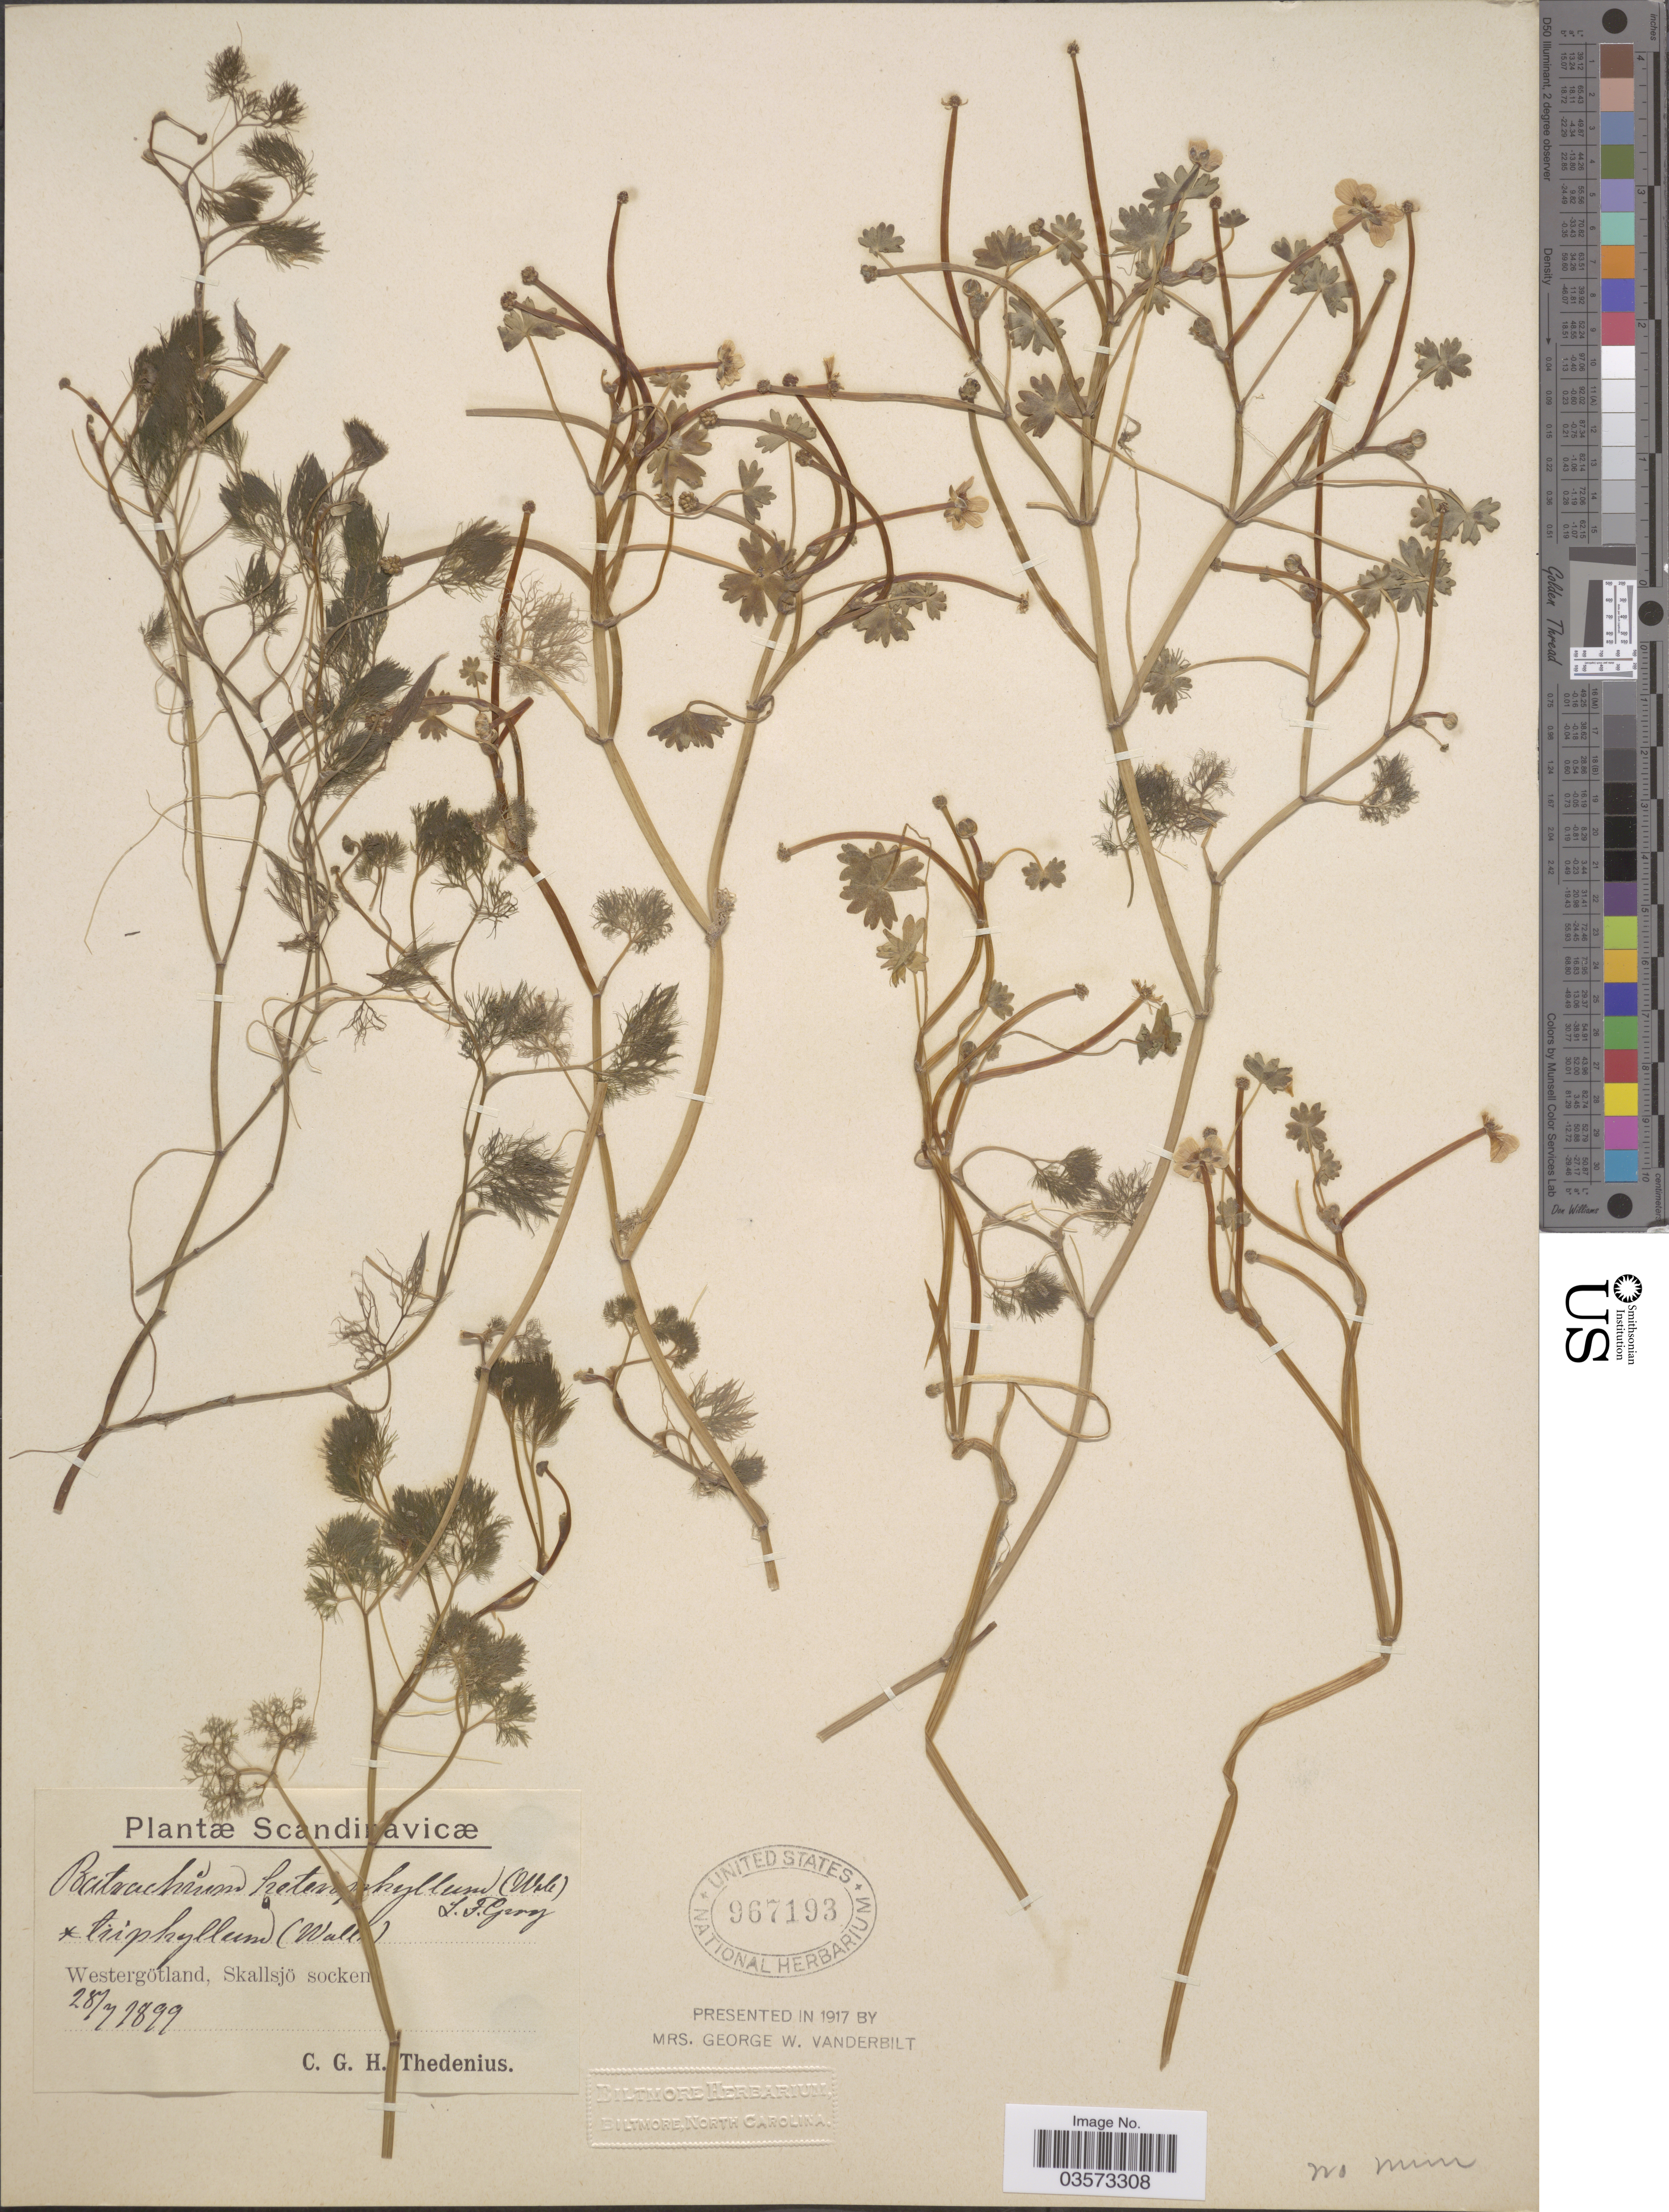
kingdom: Plantae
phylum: Tracheophyta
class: Magnoliopsida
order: Ranunculales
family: Ranunculaceae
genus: Ranunculus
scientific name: Ranunculus aquatilis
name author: L.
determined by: Strong, Mark T., (BOT), Smithsonian Institution - National Museum of Natural History (UNITED STATES)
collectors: C. Thedenius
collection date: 1899-07-28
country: Sweden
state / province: Västra Götaland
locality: Scandinavicæ. Westergötland, Skallsjö socken.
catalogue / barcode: US 967193